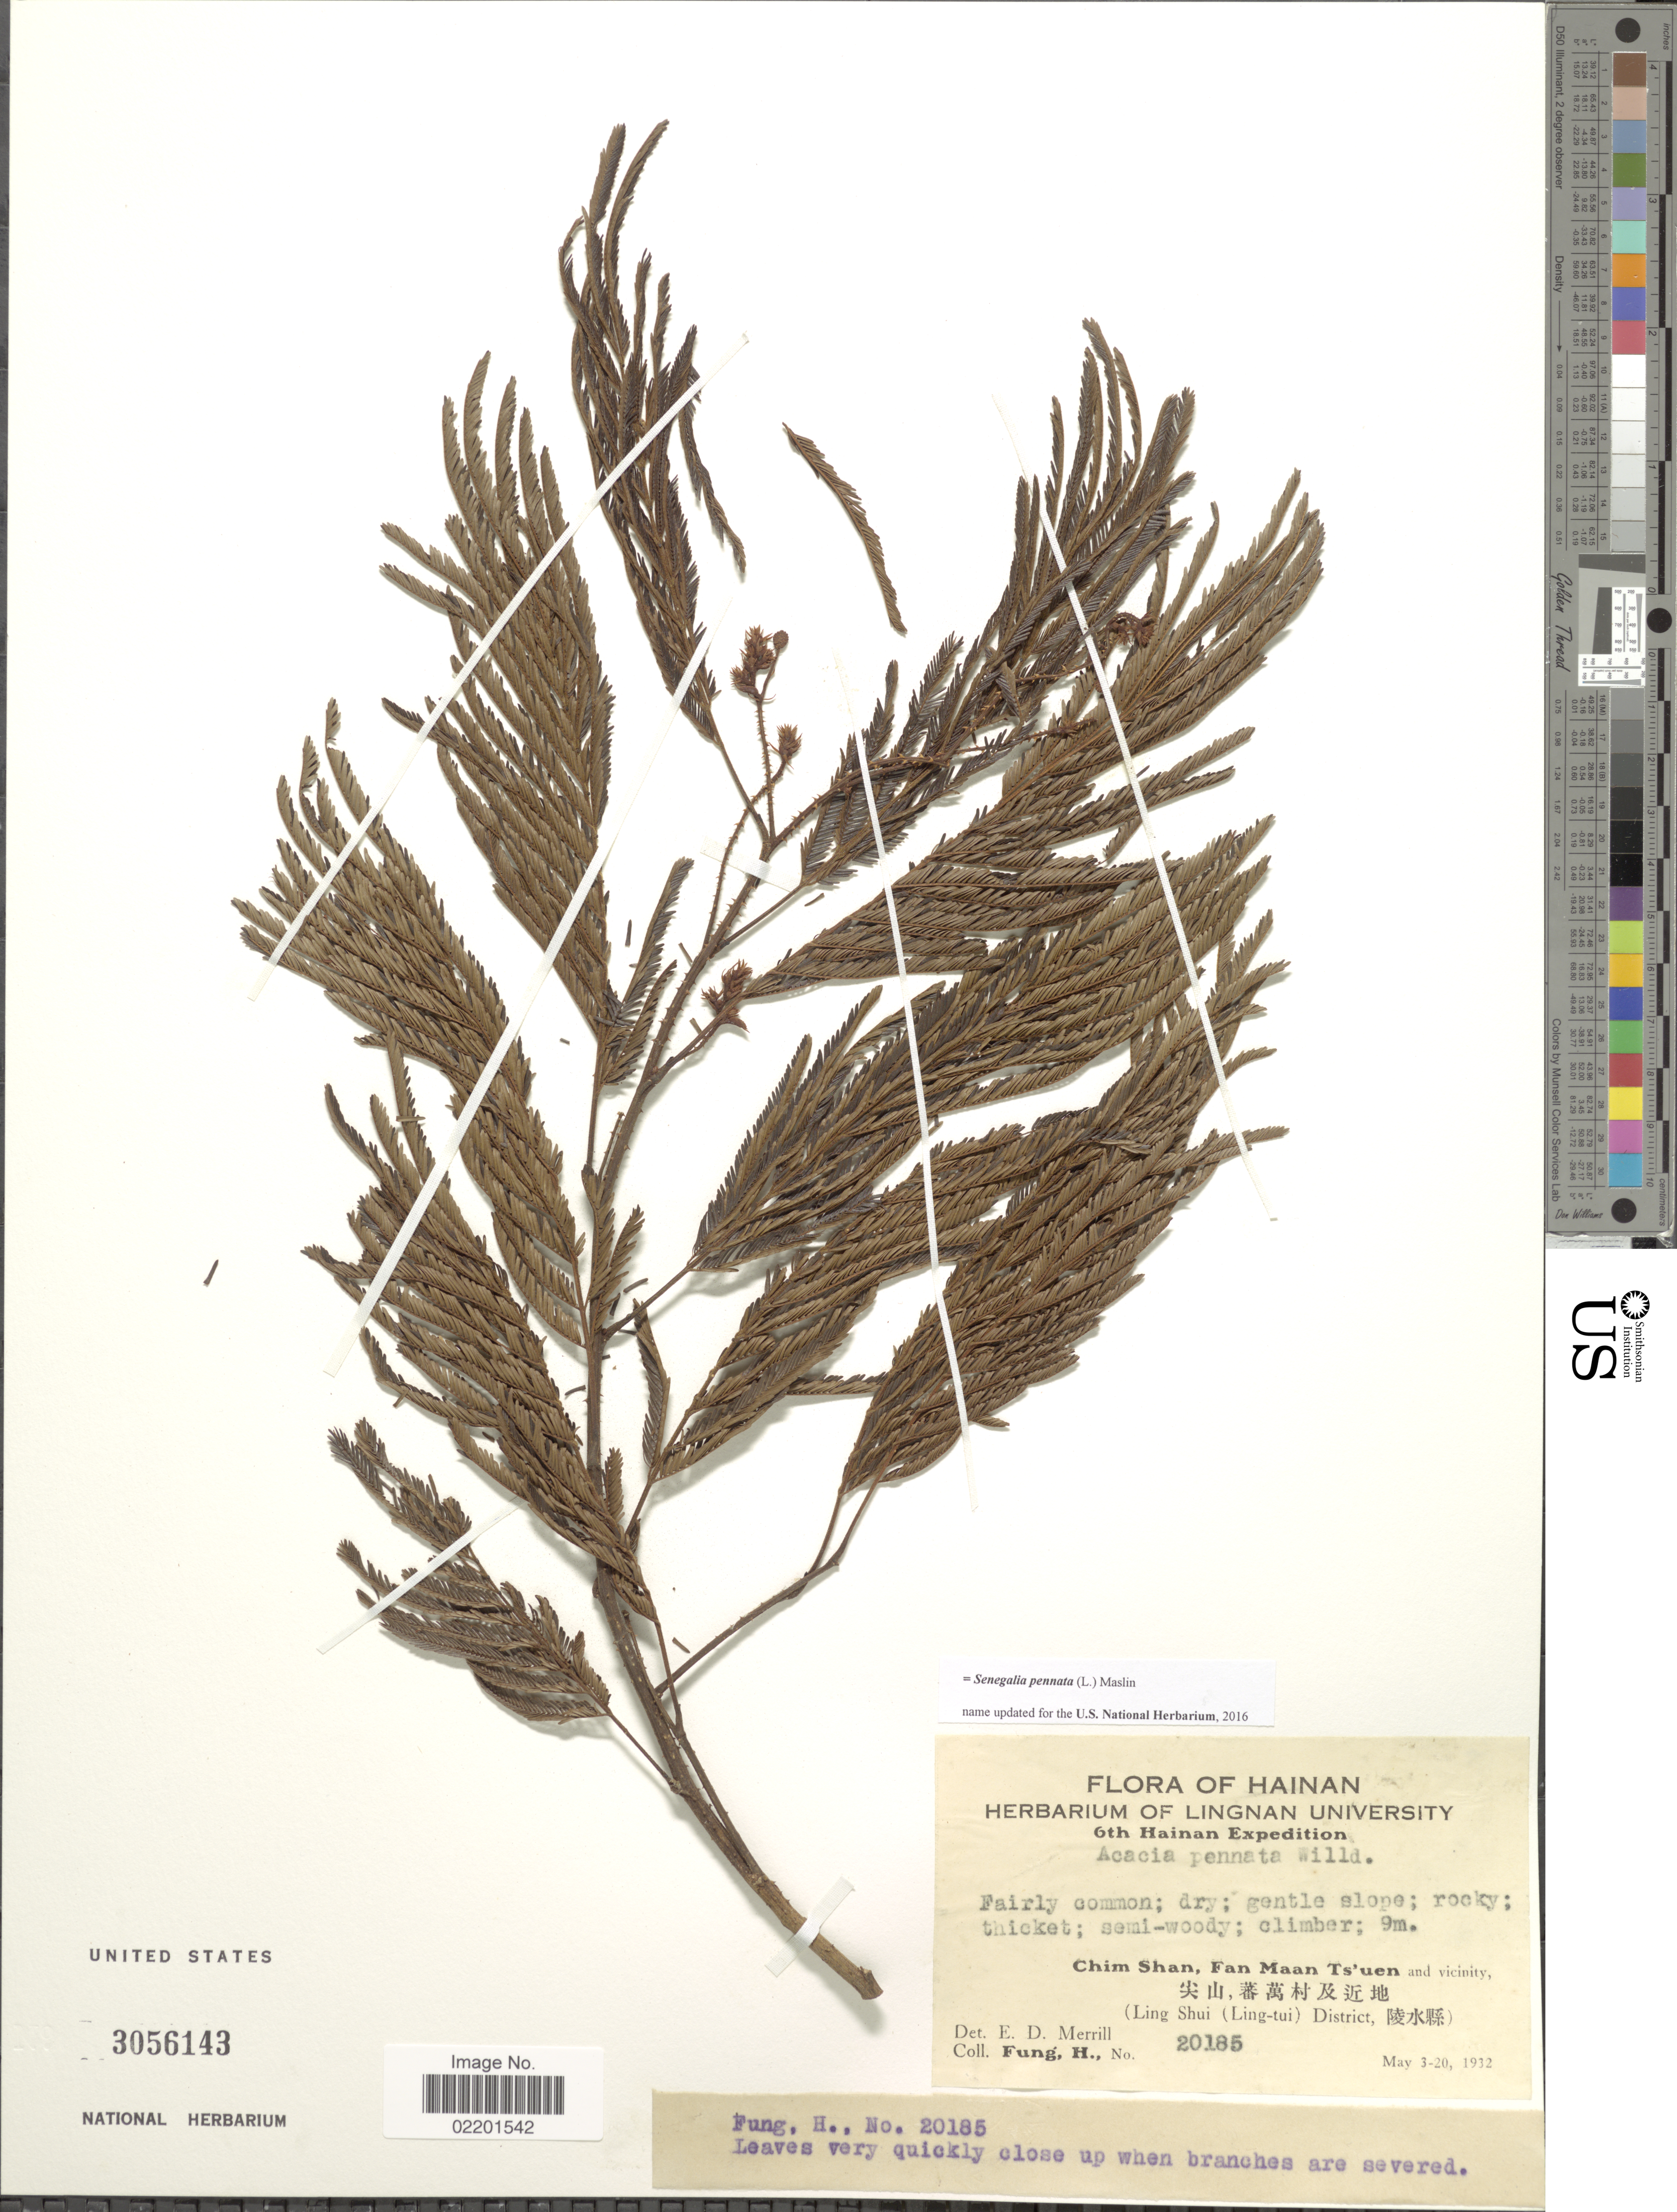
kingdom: Plantae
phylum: Tracheophyta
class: Magnoliopsida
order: Fabales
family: Fabaceae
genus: Senegalia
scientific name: Senegalia pennata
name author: (L.) Maslin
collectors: H. Fung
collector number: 20185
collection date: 1912-05-03/1912-05-20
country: China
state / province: Hainan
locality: Hainan, Chim Shan, Fan Maan Ts'uen and vicinity (Ling Shui (Ling-tui) District, X).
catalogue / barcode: US 3056143